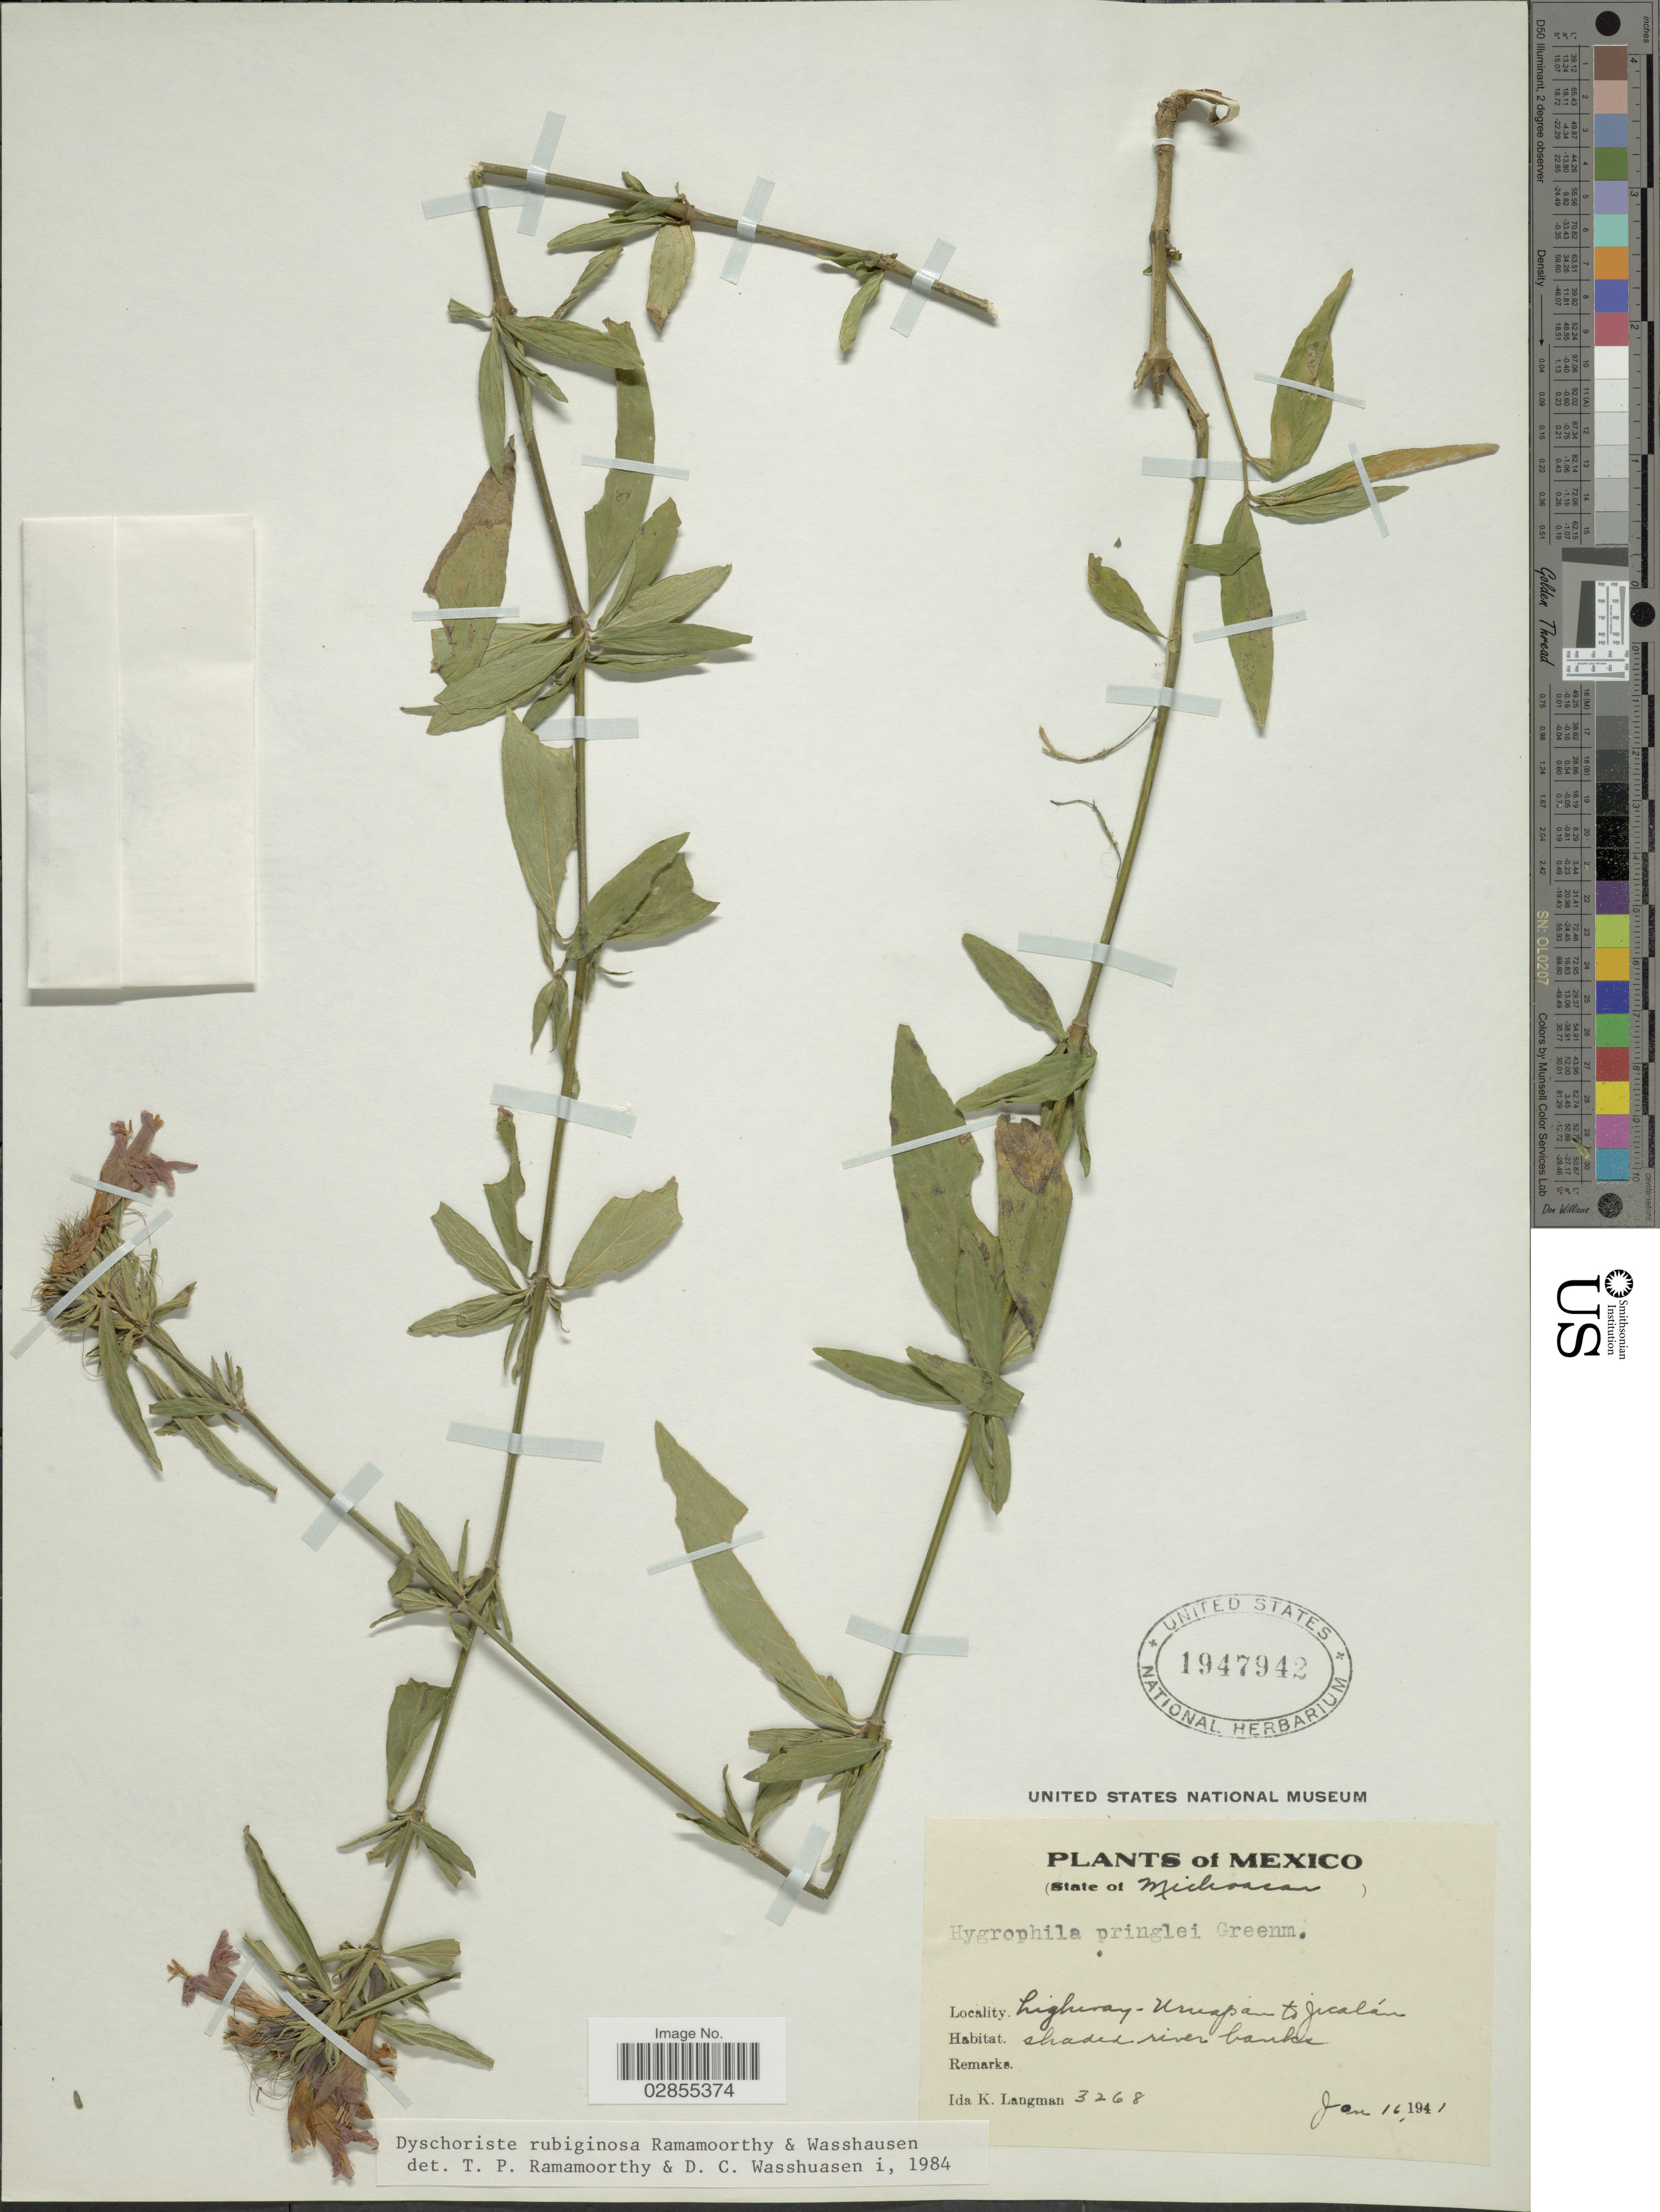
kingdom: Plantae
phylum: Tracheophyta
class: Magnoliopsida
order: Lamiales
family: Acanthaceae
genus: Dyschoriste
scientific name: Dyschoriste augustifolia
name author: Kuntze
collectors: I. K. Langman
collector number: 3268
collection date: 1941-01-16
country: Mexico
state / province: Michoacán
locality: Highway-Uruapan to Jicalán.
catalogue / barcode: US 1947942